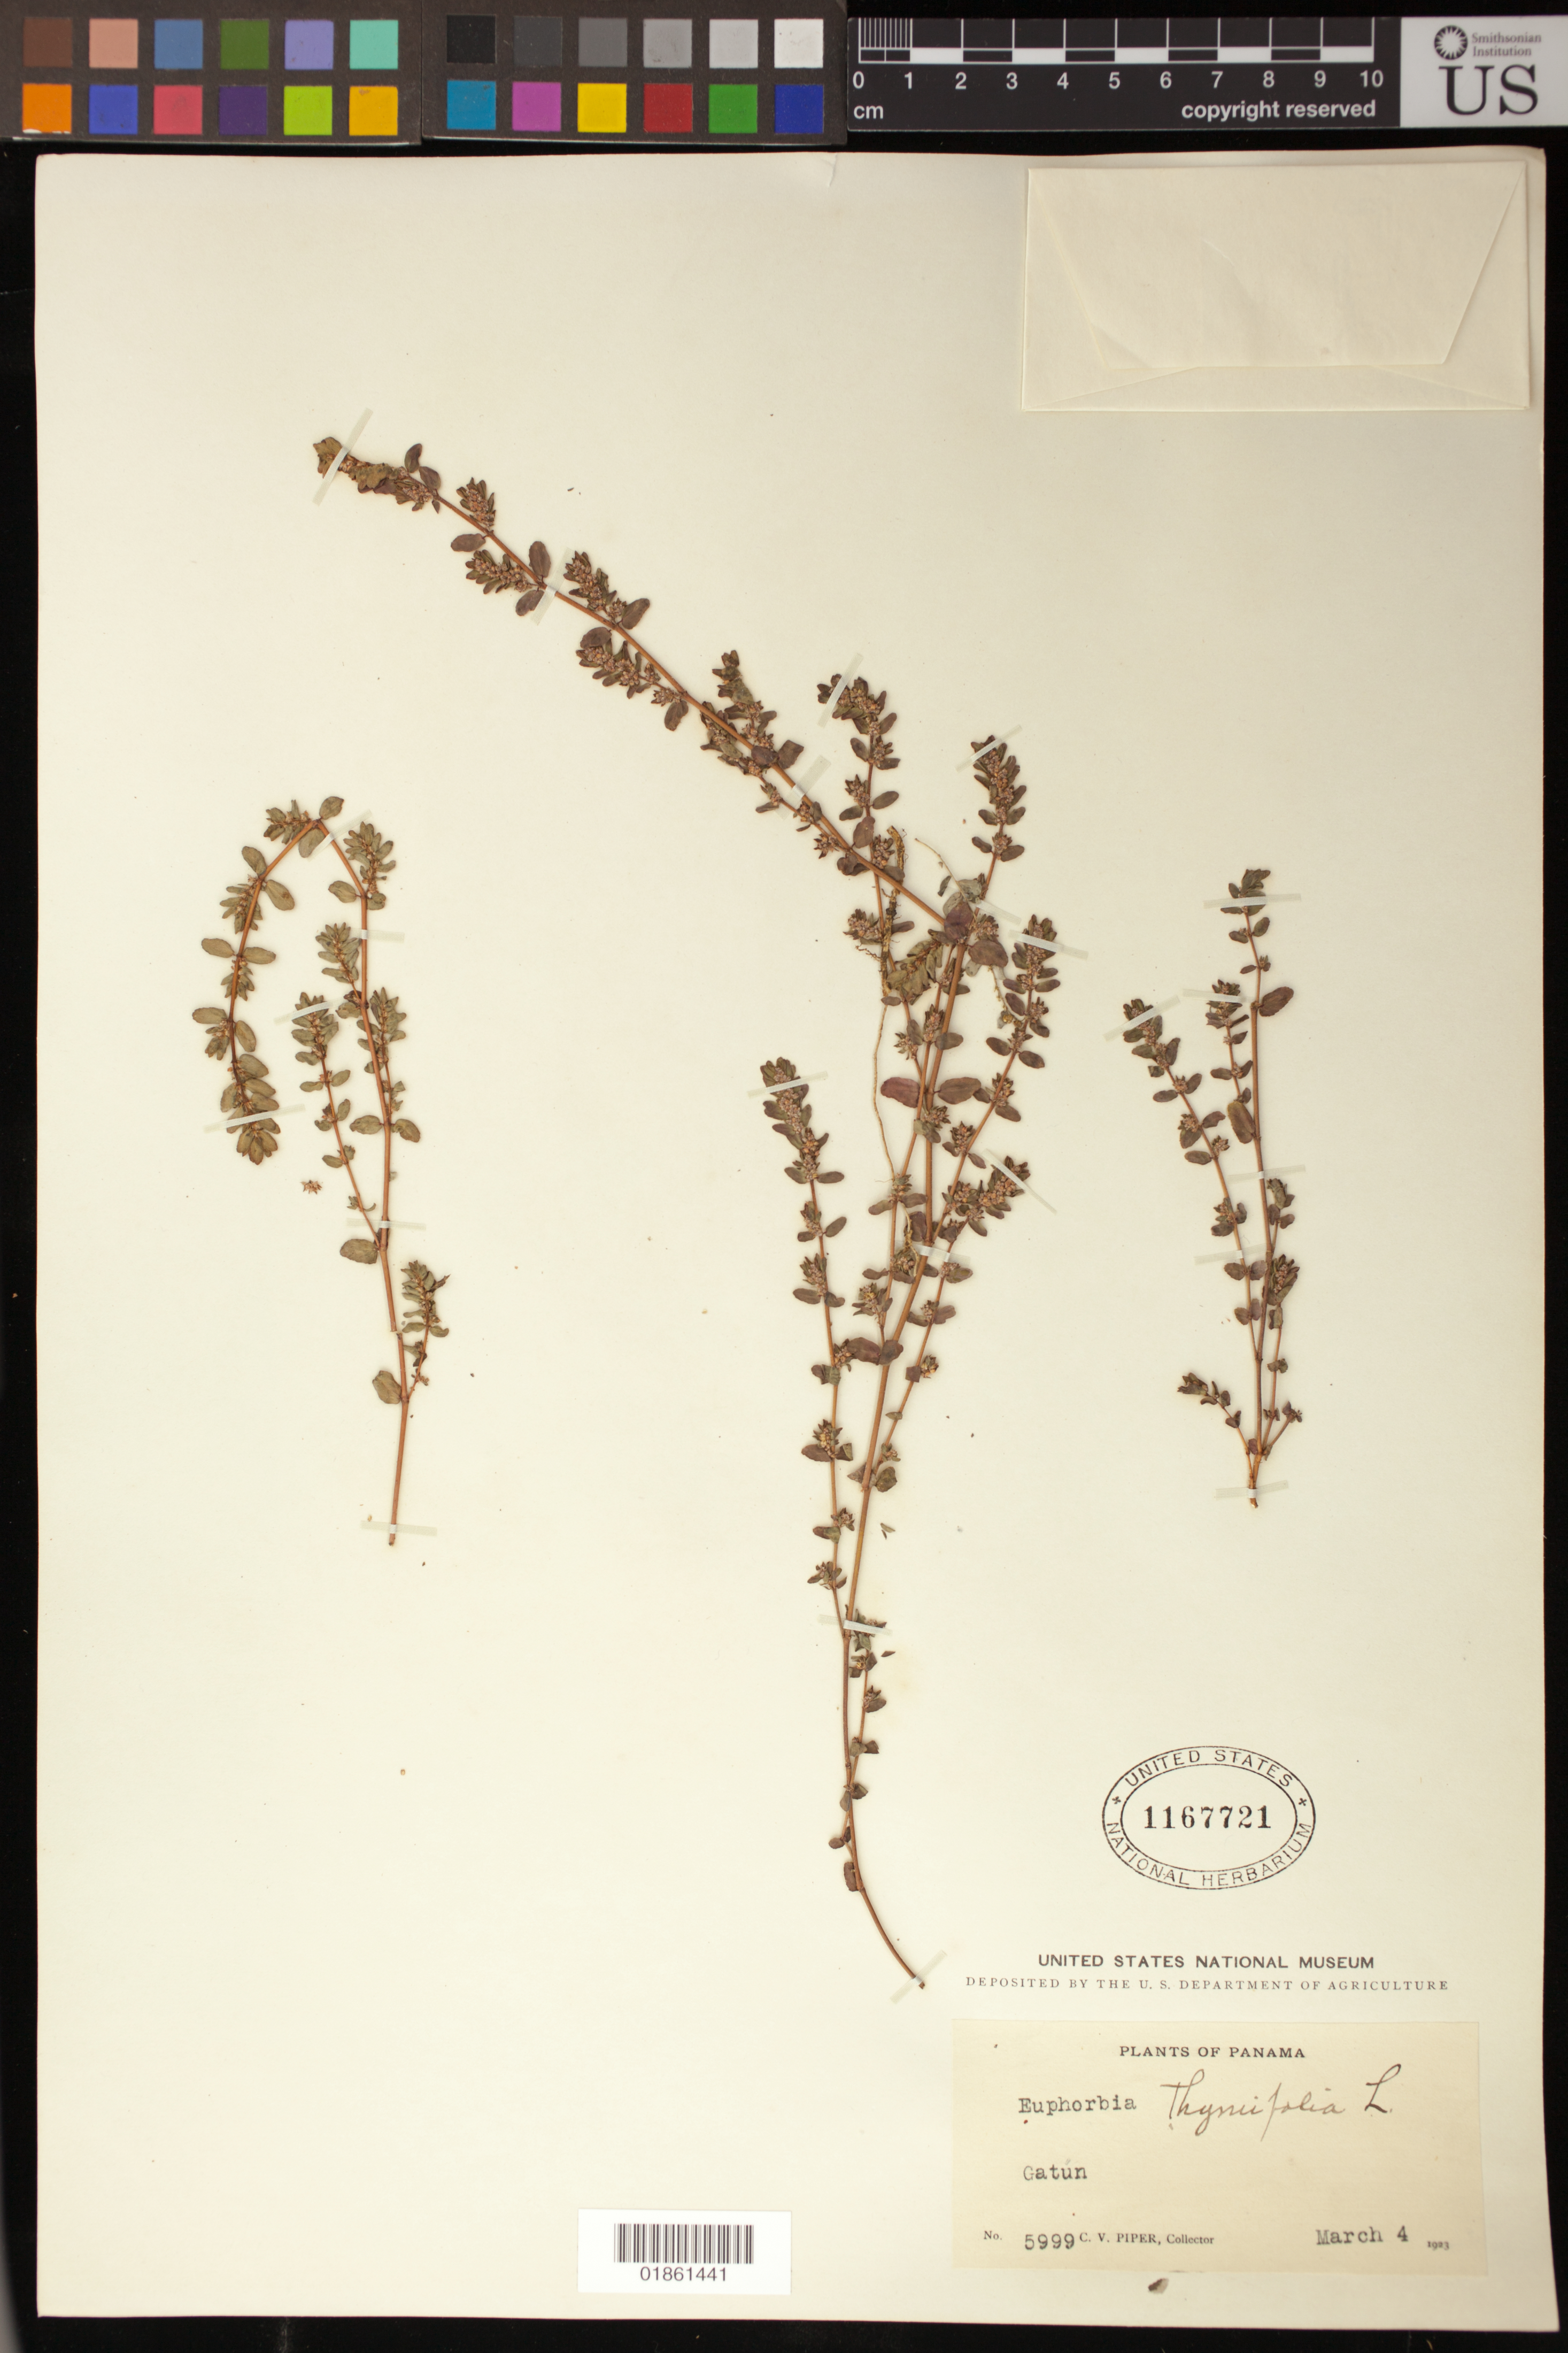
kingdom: Plantae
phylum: Tracheophyta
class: Magnoliopsida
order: Malpighiales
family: Euphorbiaceae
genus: Euphorbia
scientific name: Euphorbia thymifolia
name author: L.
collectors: C. V. Piper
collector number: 5999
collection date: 1923-03-04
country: Panama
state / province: Colón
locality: Gatun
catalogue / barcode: US 1167721